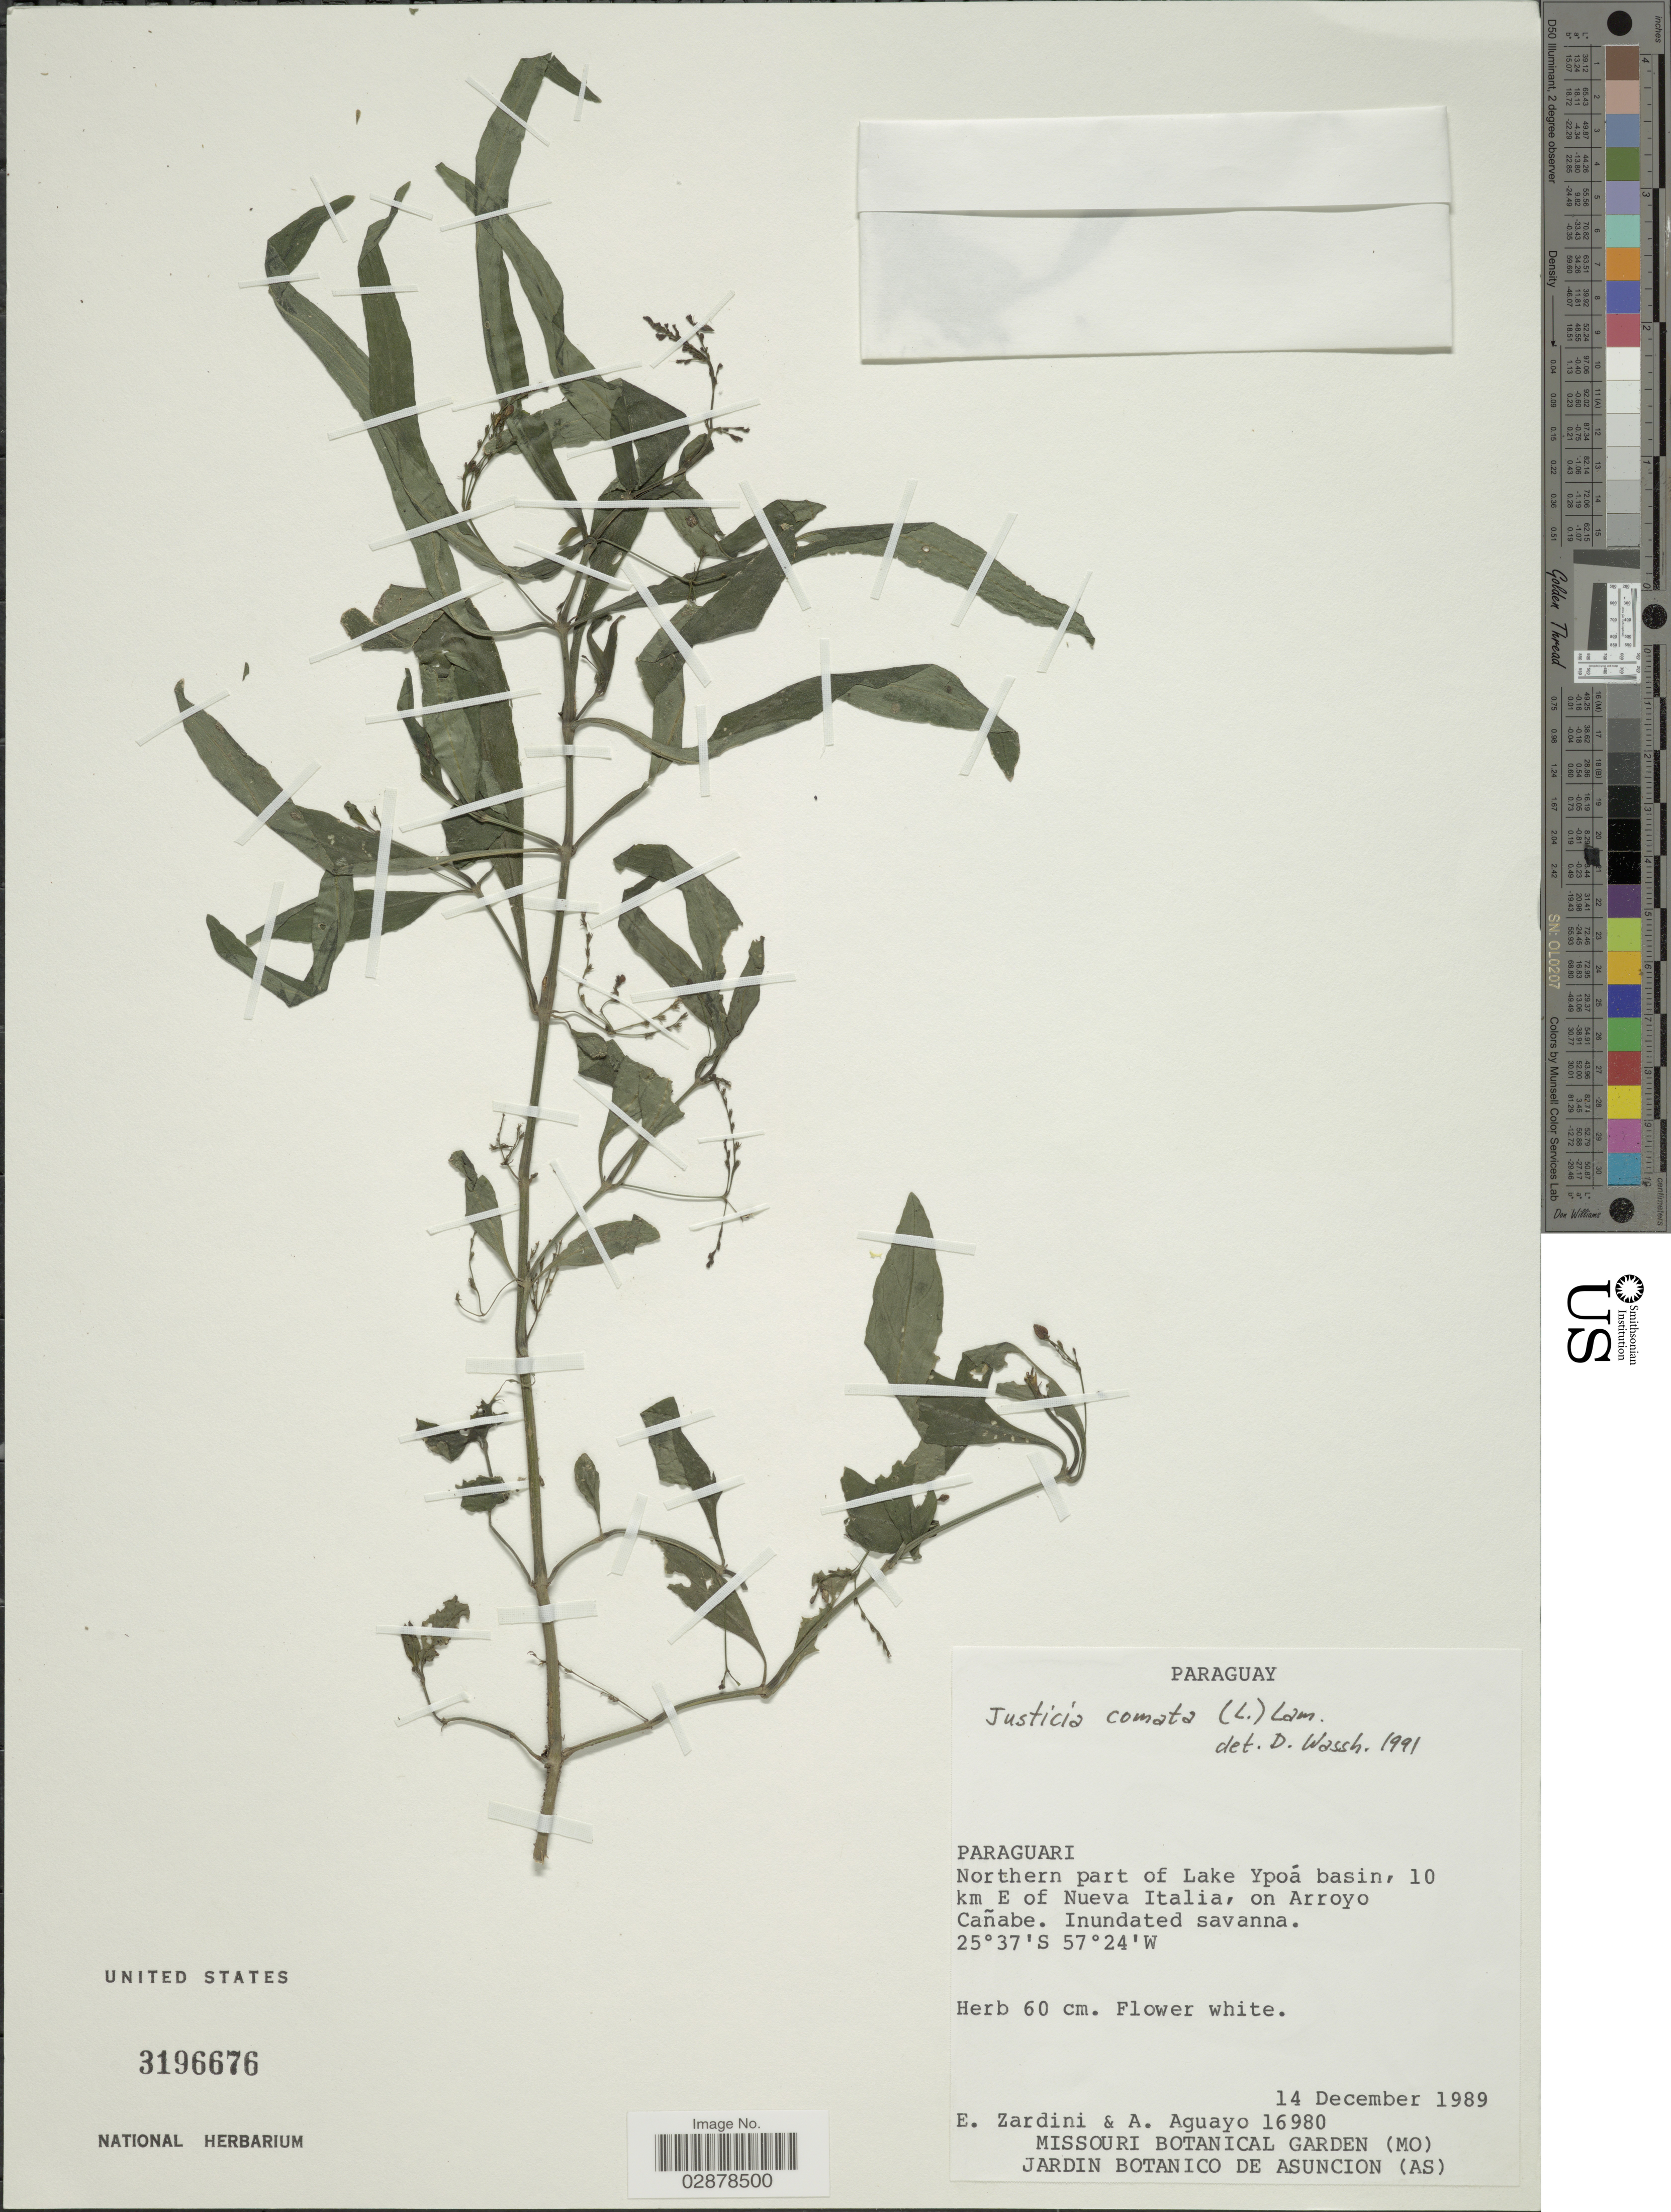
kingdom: Plantae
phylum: Tracheophyta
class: Magnoliopsida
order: Lamiales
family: Acanthaceae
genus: Justicia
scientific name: Justicia comata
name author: (L.) Lam.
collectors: E. Zardini & A. Aguayo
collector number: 16980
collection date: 1989-12-14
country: Paraguay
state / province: Paraguari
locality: Northern part of Lake Ypoá basin, 10 km E of Nueva Italia, on Arroyo Cañabe.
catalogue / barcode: US 3196676